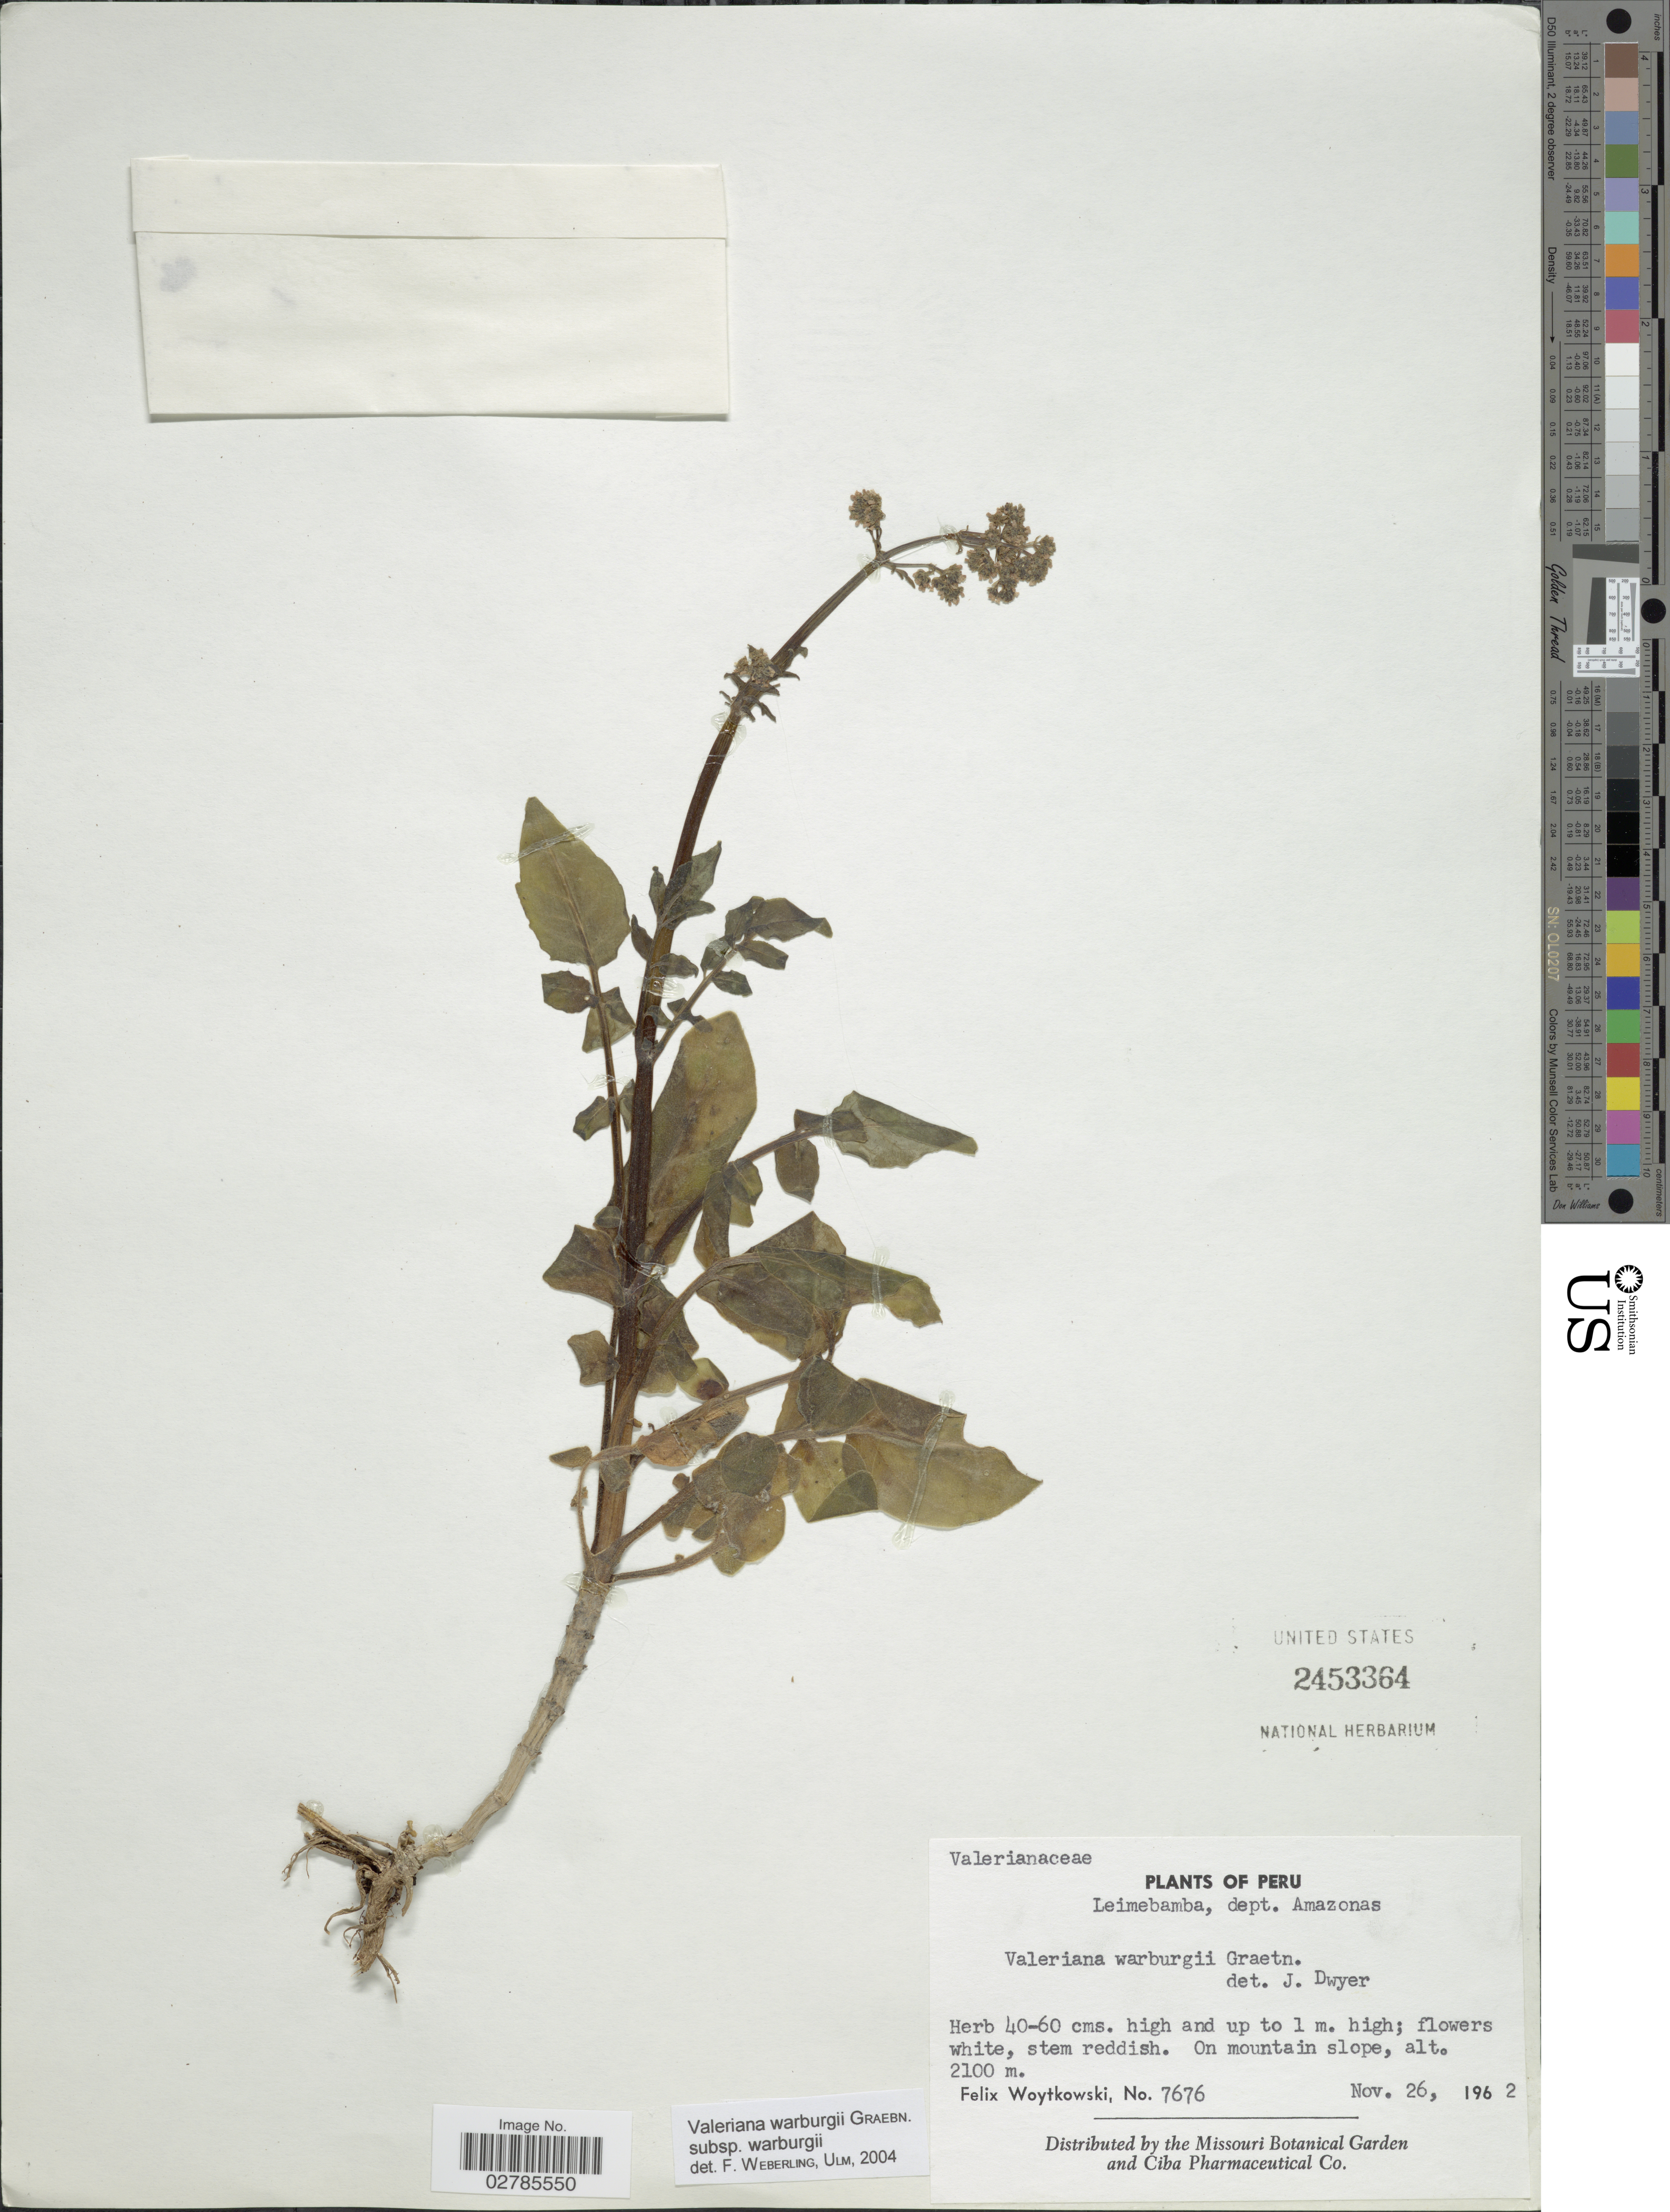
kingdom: Plantae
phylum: Tracheophyta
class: Magnoliopsida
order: Dipsacales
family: Caprifoliaceae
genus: Valeriana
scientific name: Valeriana warburgii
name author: Graebn.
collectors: F. Woytkowski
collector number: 7676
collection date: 1962-11-26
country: Peru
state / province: Amazonas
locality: Leimebamba, dept. Amazonas.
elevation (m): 2100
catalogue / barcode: US 2453364